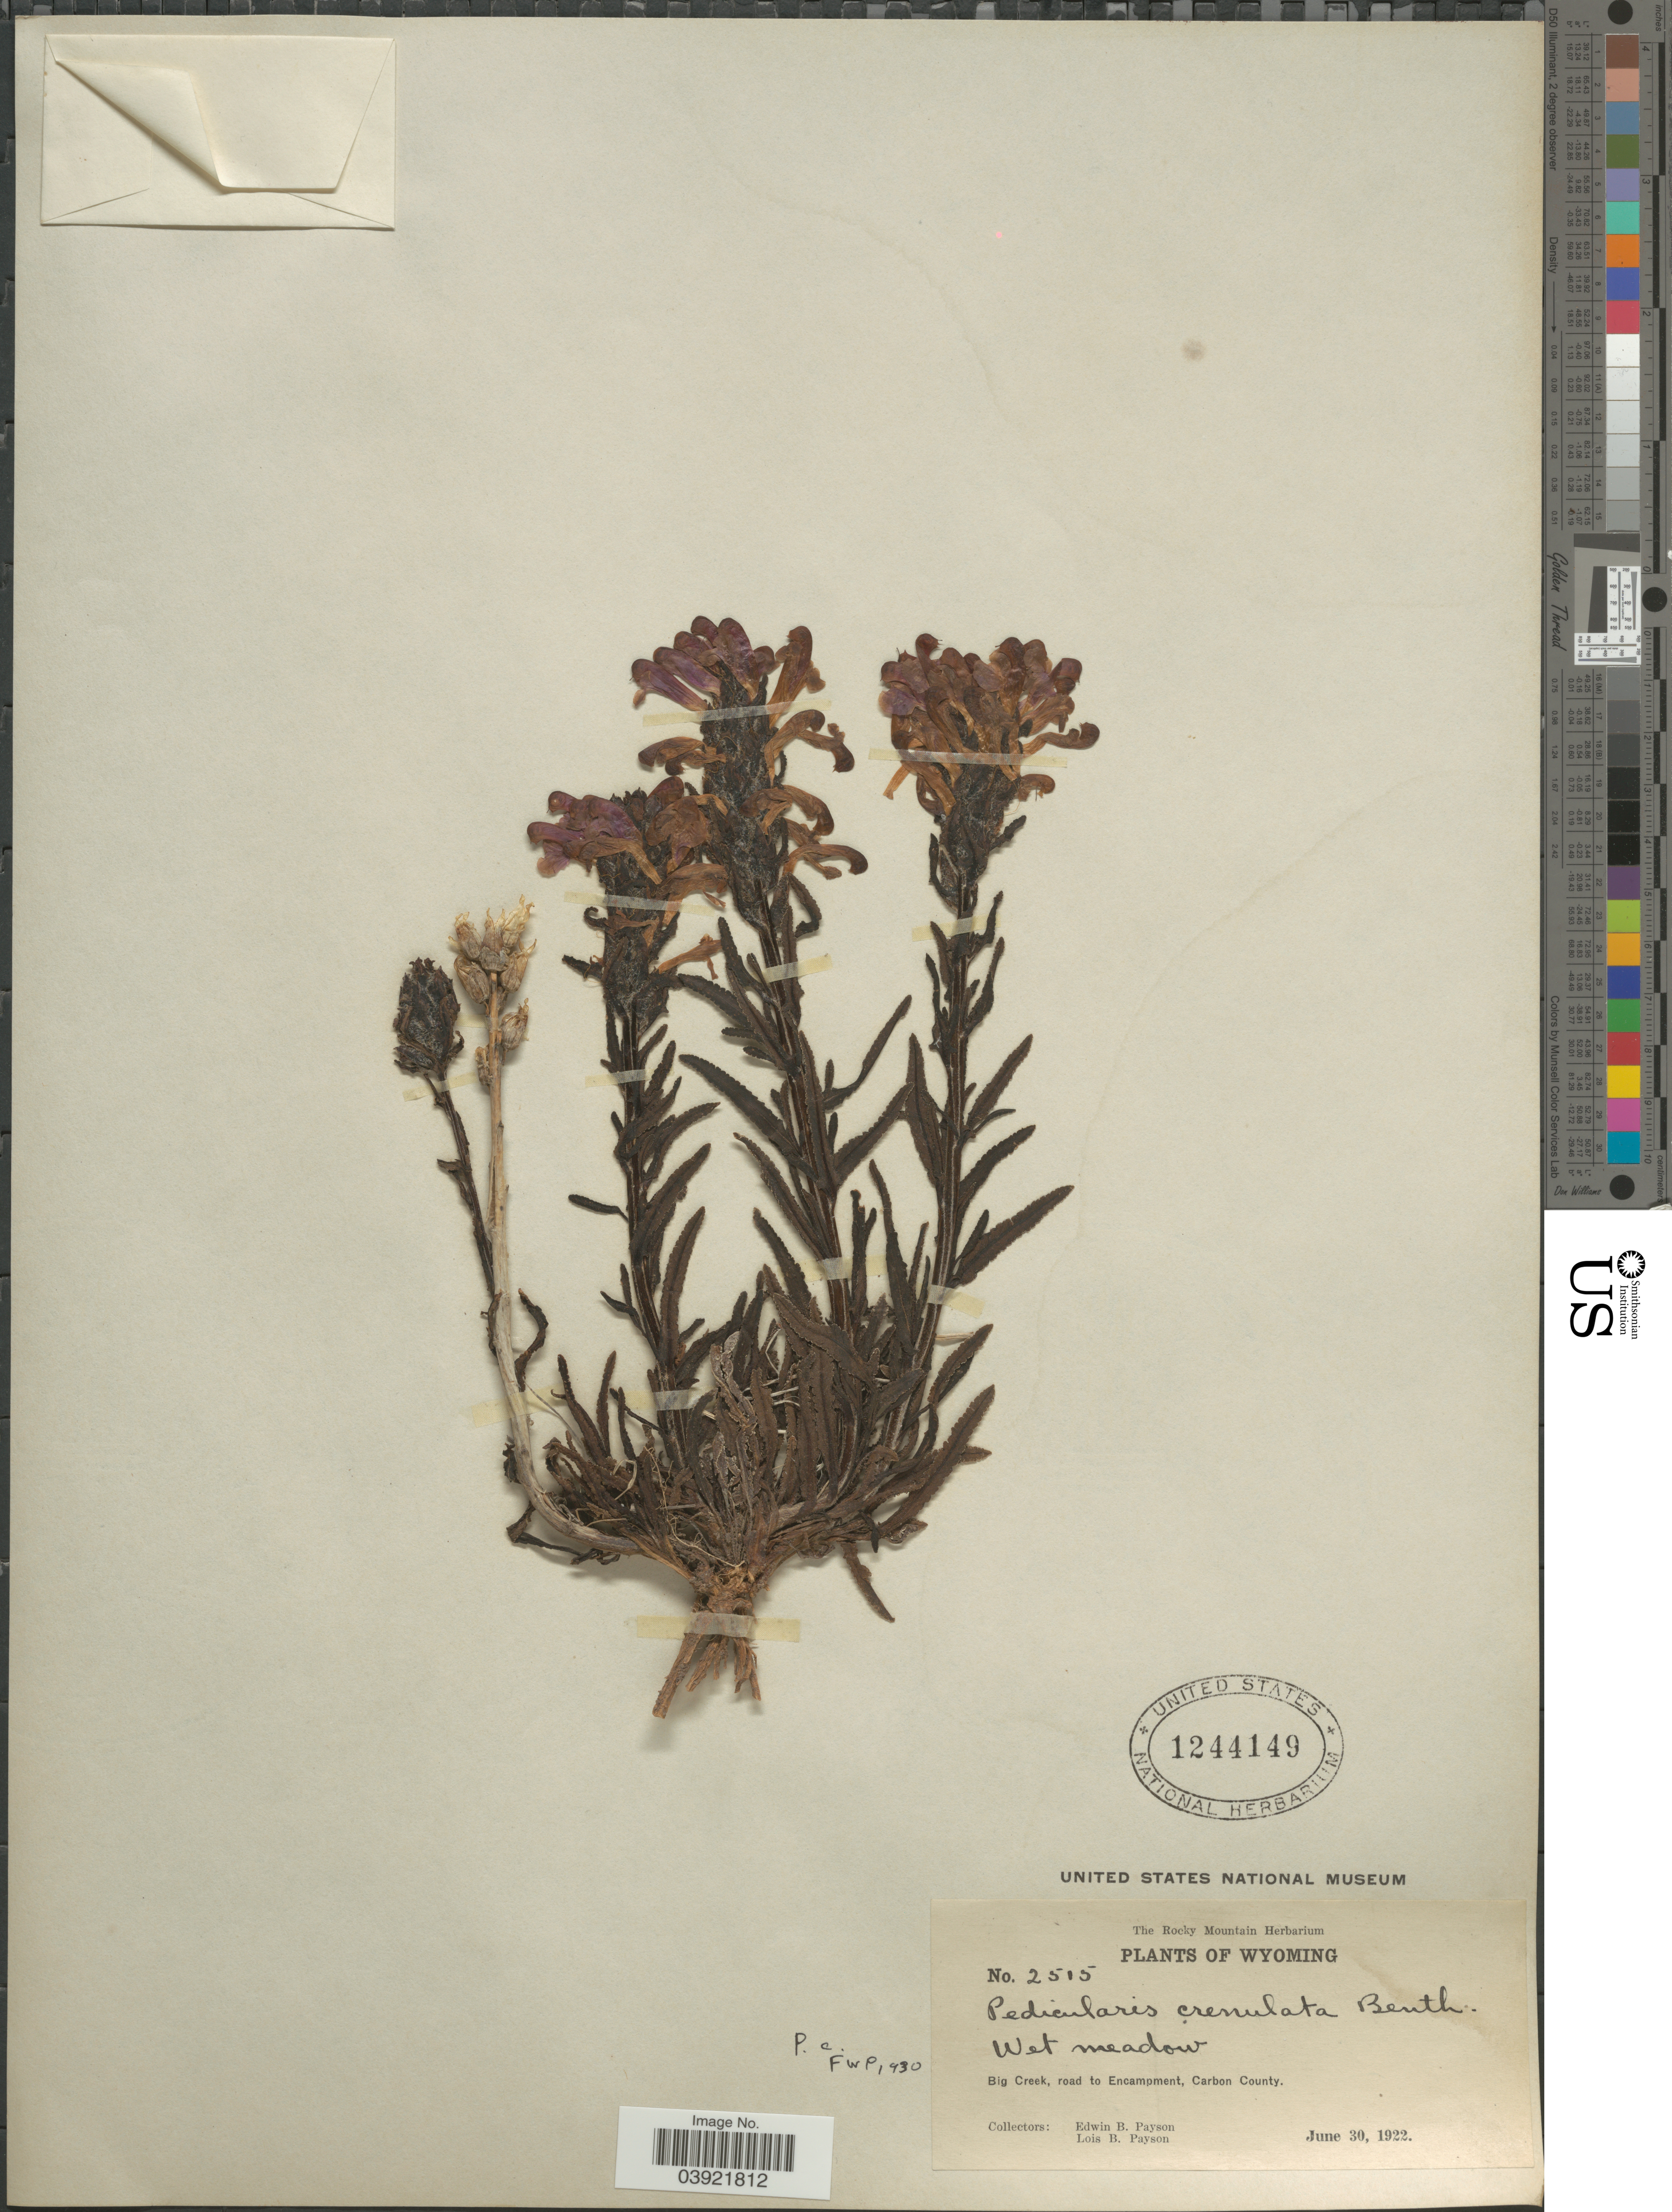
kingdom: Plantae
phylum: Tracheophyta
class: Magnoliopsida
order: Lamiales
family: Orobanchaceae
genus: Pedicularis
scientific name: Pedicularis crenulata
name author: Benth.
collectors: E. B. Payson & L. Payson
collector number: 2515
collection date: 1922-06-30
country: United States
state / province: Wyoming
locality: Big Creek, road to Encampment, Carbon County.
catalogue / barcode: US 1244149